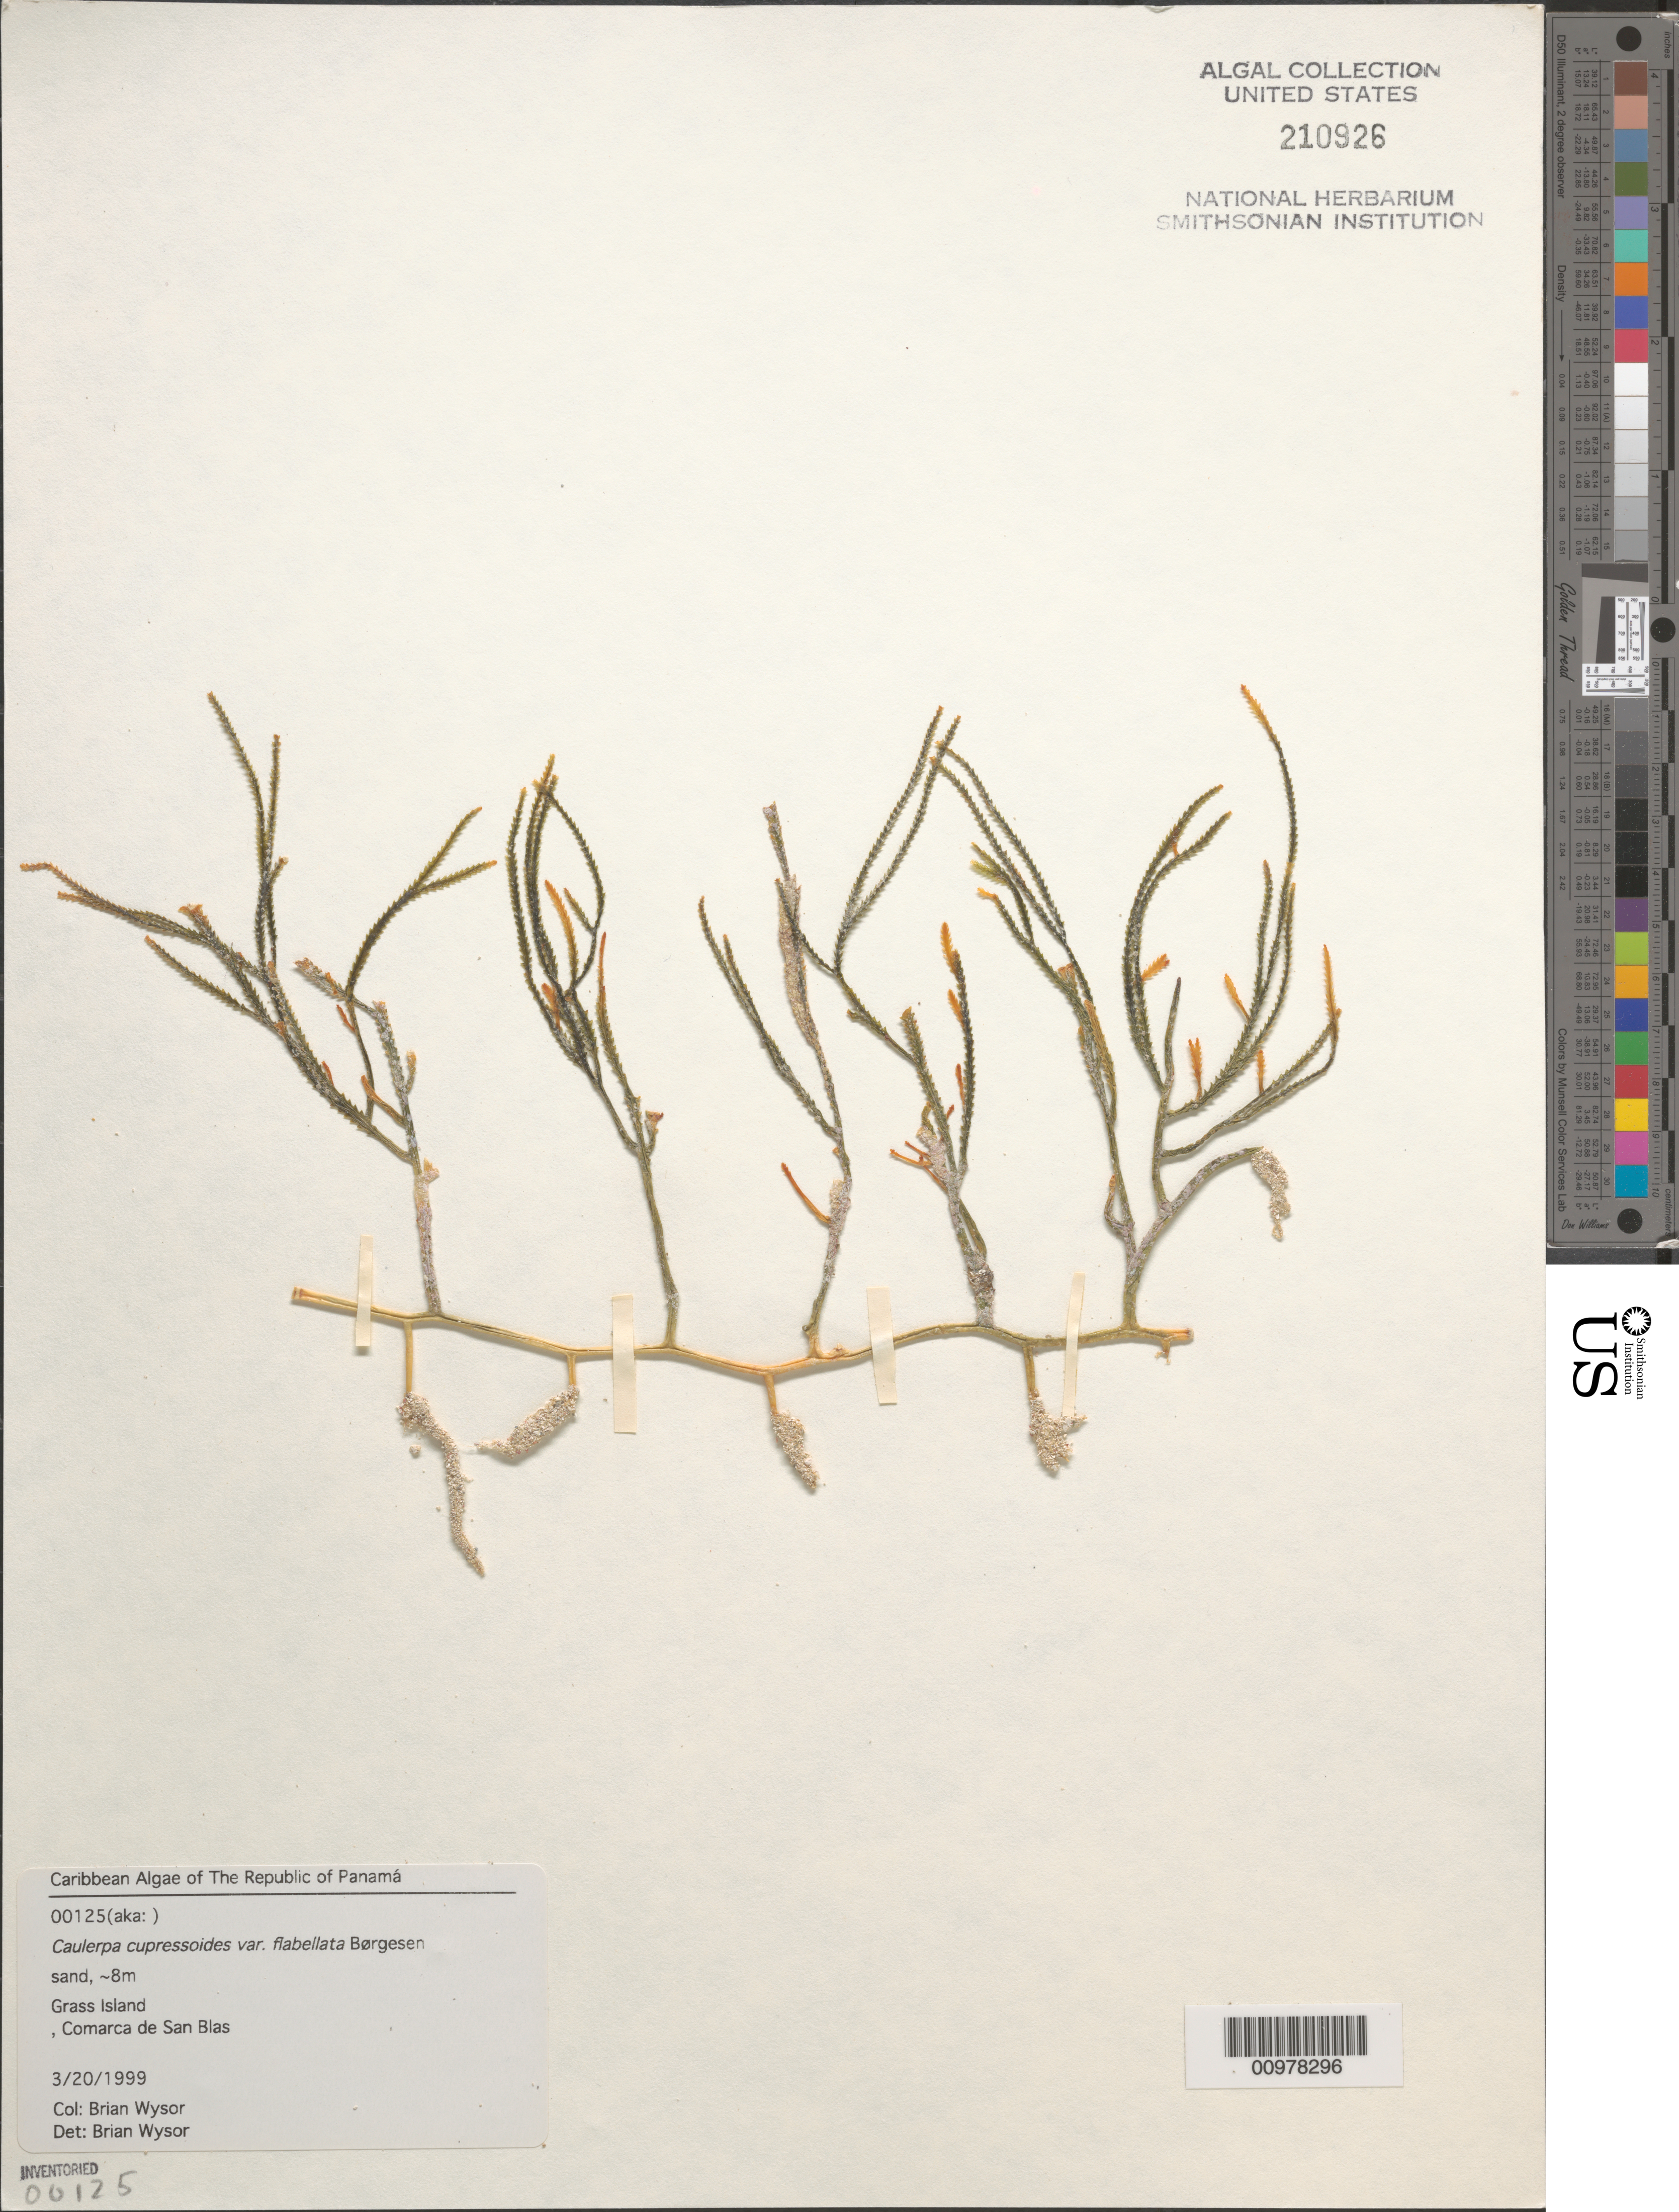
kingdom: Plantae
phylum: Chlorophyta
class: Ulvophyceae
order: Bryopsidales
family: Caulerpaceae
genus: Caulerpa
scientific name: Caulerpa cupressoides var. flabellata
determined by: Wysor, B.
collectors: B. Wysor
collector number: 00125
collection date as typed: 20 Mar 1999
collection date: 1999-03-20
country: Panama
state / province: Kuna Yala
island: Grass Island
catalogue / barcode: US 210926